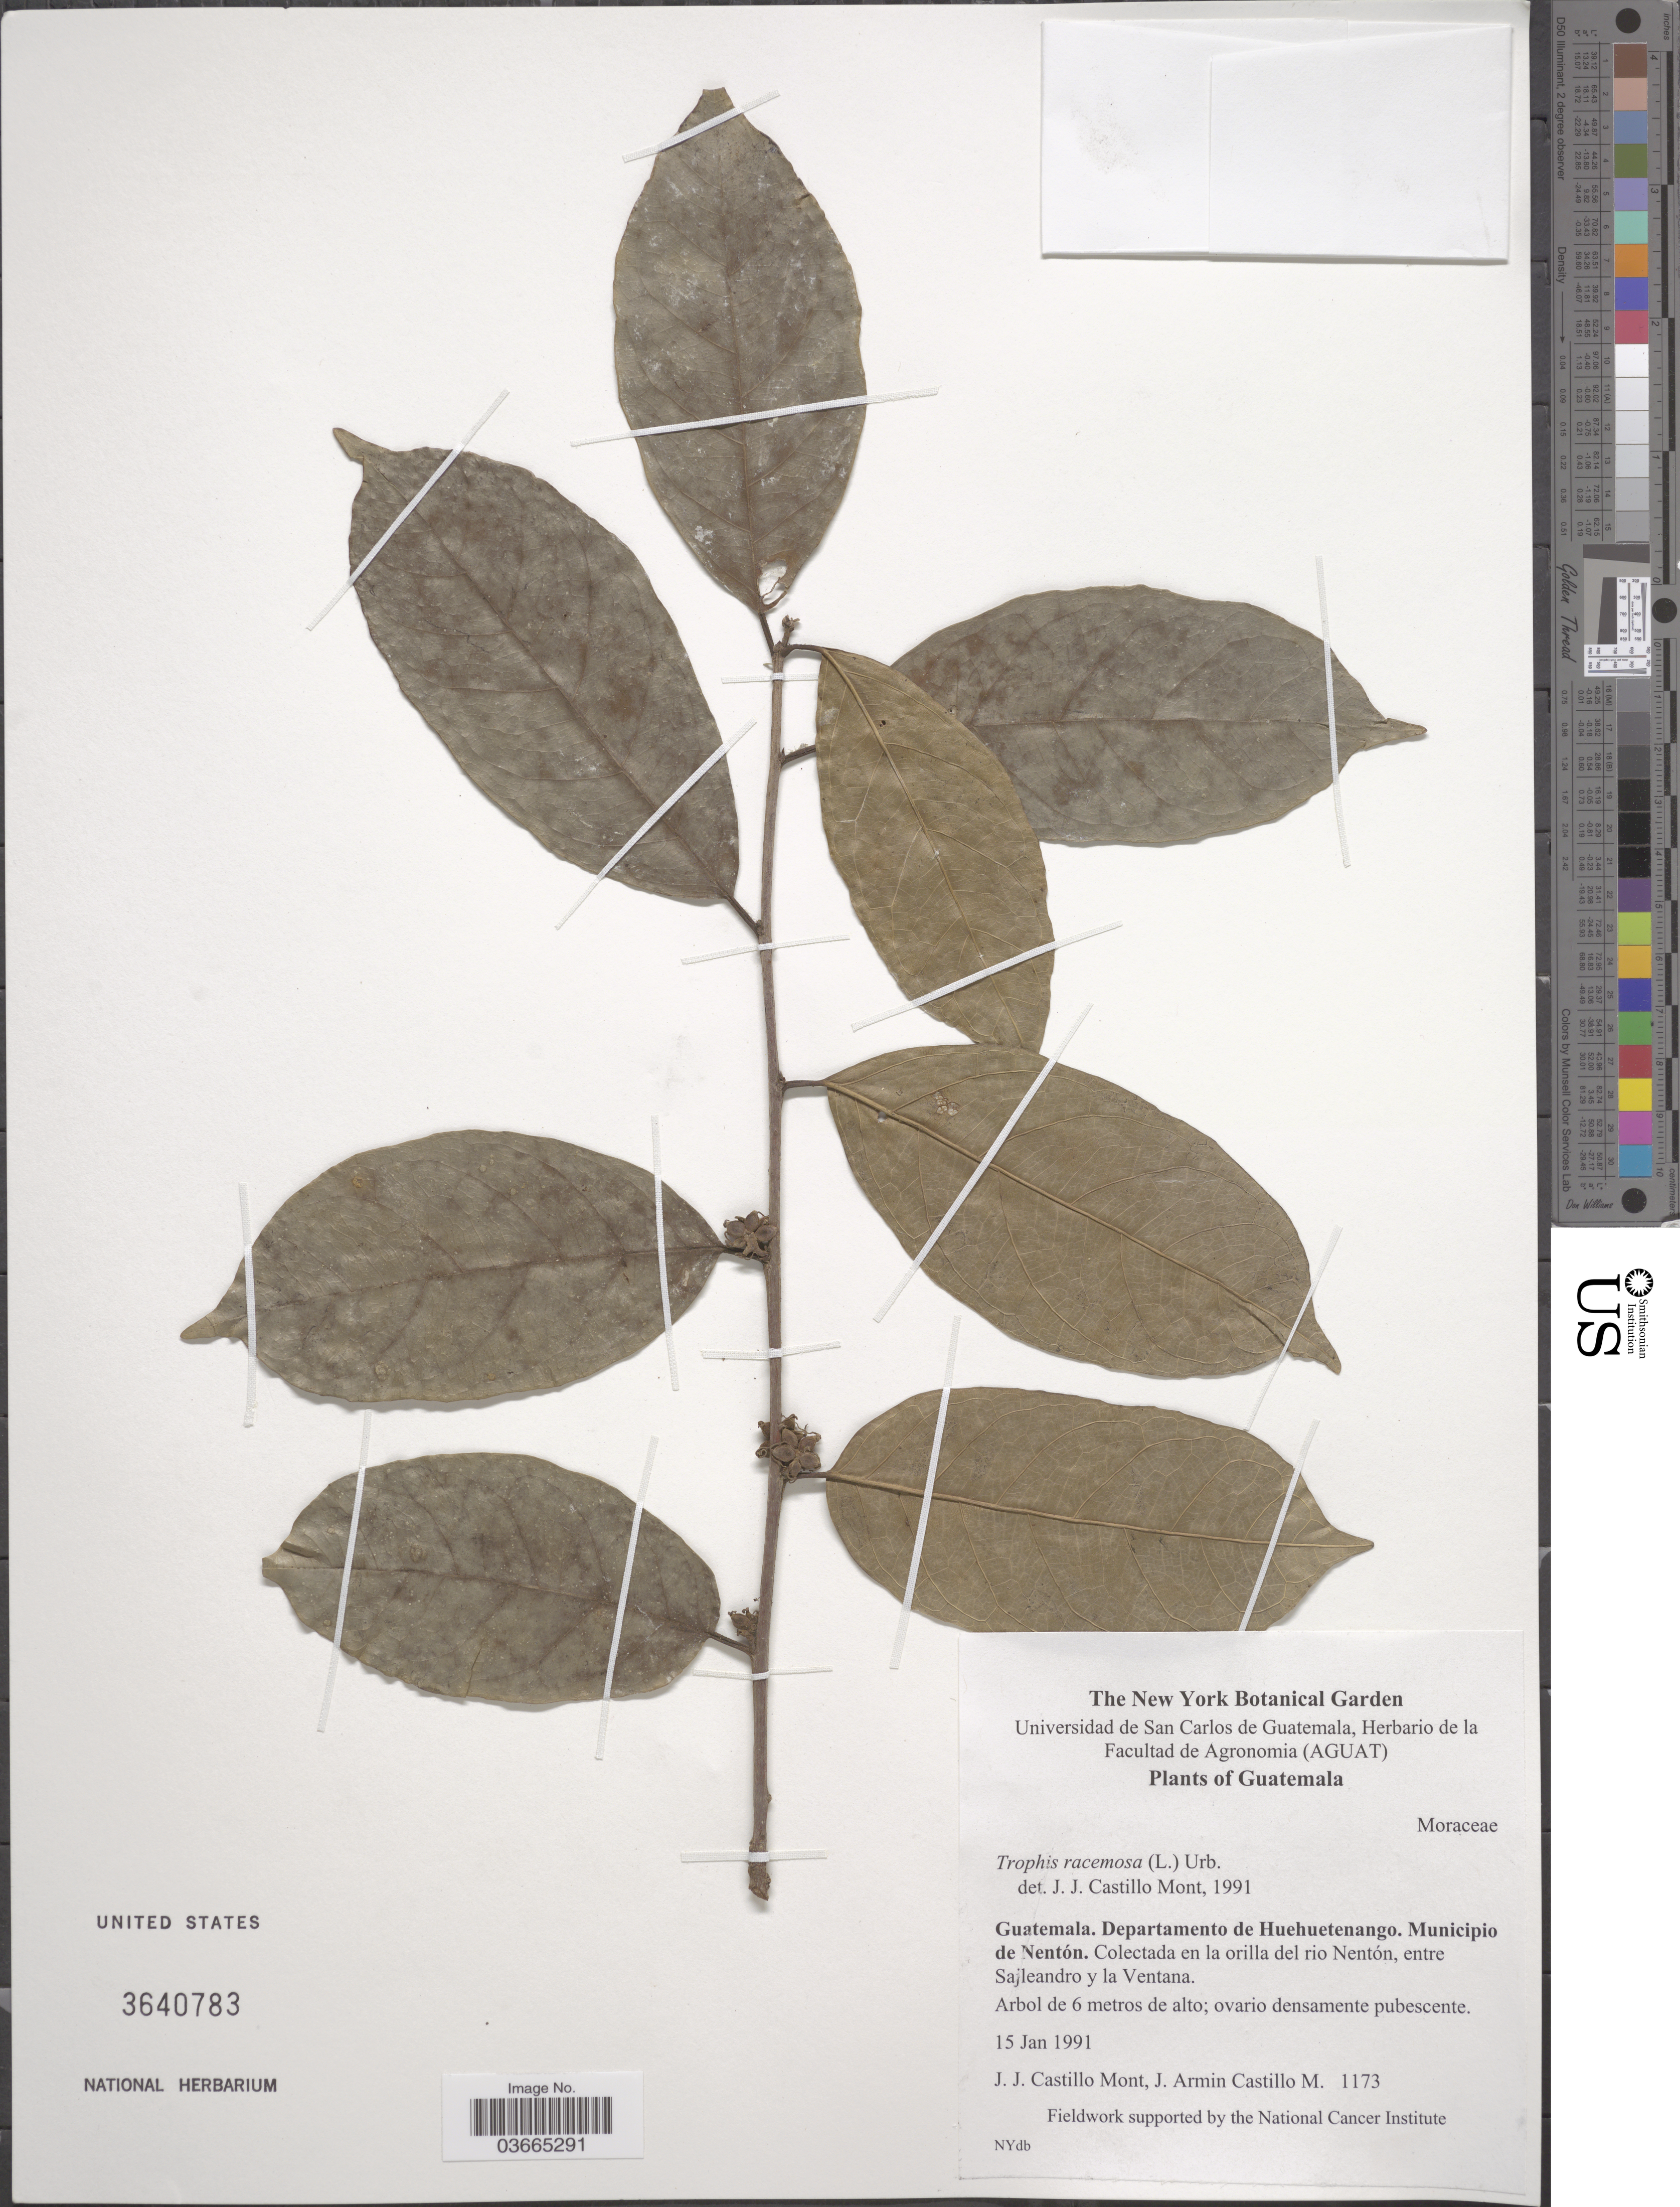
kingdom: Plantae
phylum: Tracheophyta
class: Magnoliopsida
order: Rosales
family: Moraceae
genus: Trophis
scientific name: Trophis racemosa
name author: (L.) Urb.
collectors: J. Castillo & J. A. Castillo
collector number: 1173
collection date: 1991-01-15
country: Guatemala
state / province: Huehuetenango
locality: Departamento de Huehuetenango. Municipio de Nentón. Colectada en la orilla del rio Nentón, entre Sajleandro y la Ventana.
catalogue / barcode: US 3640783